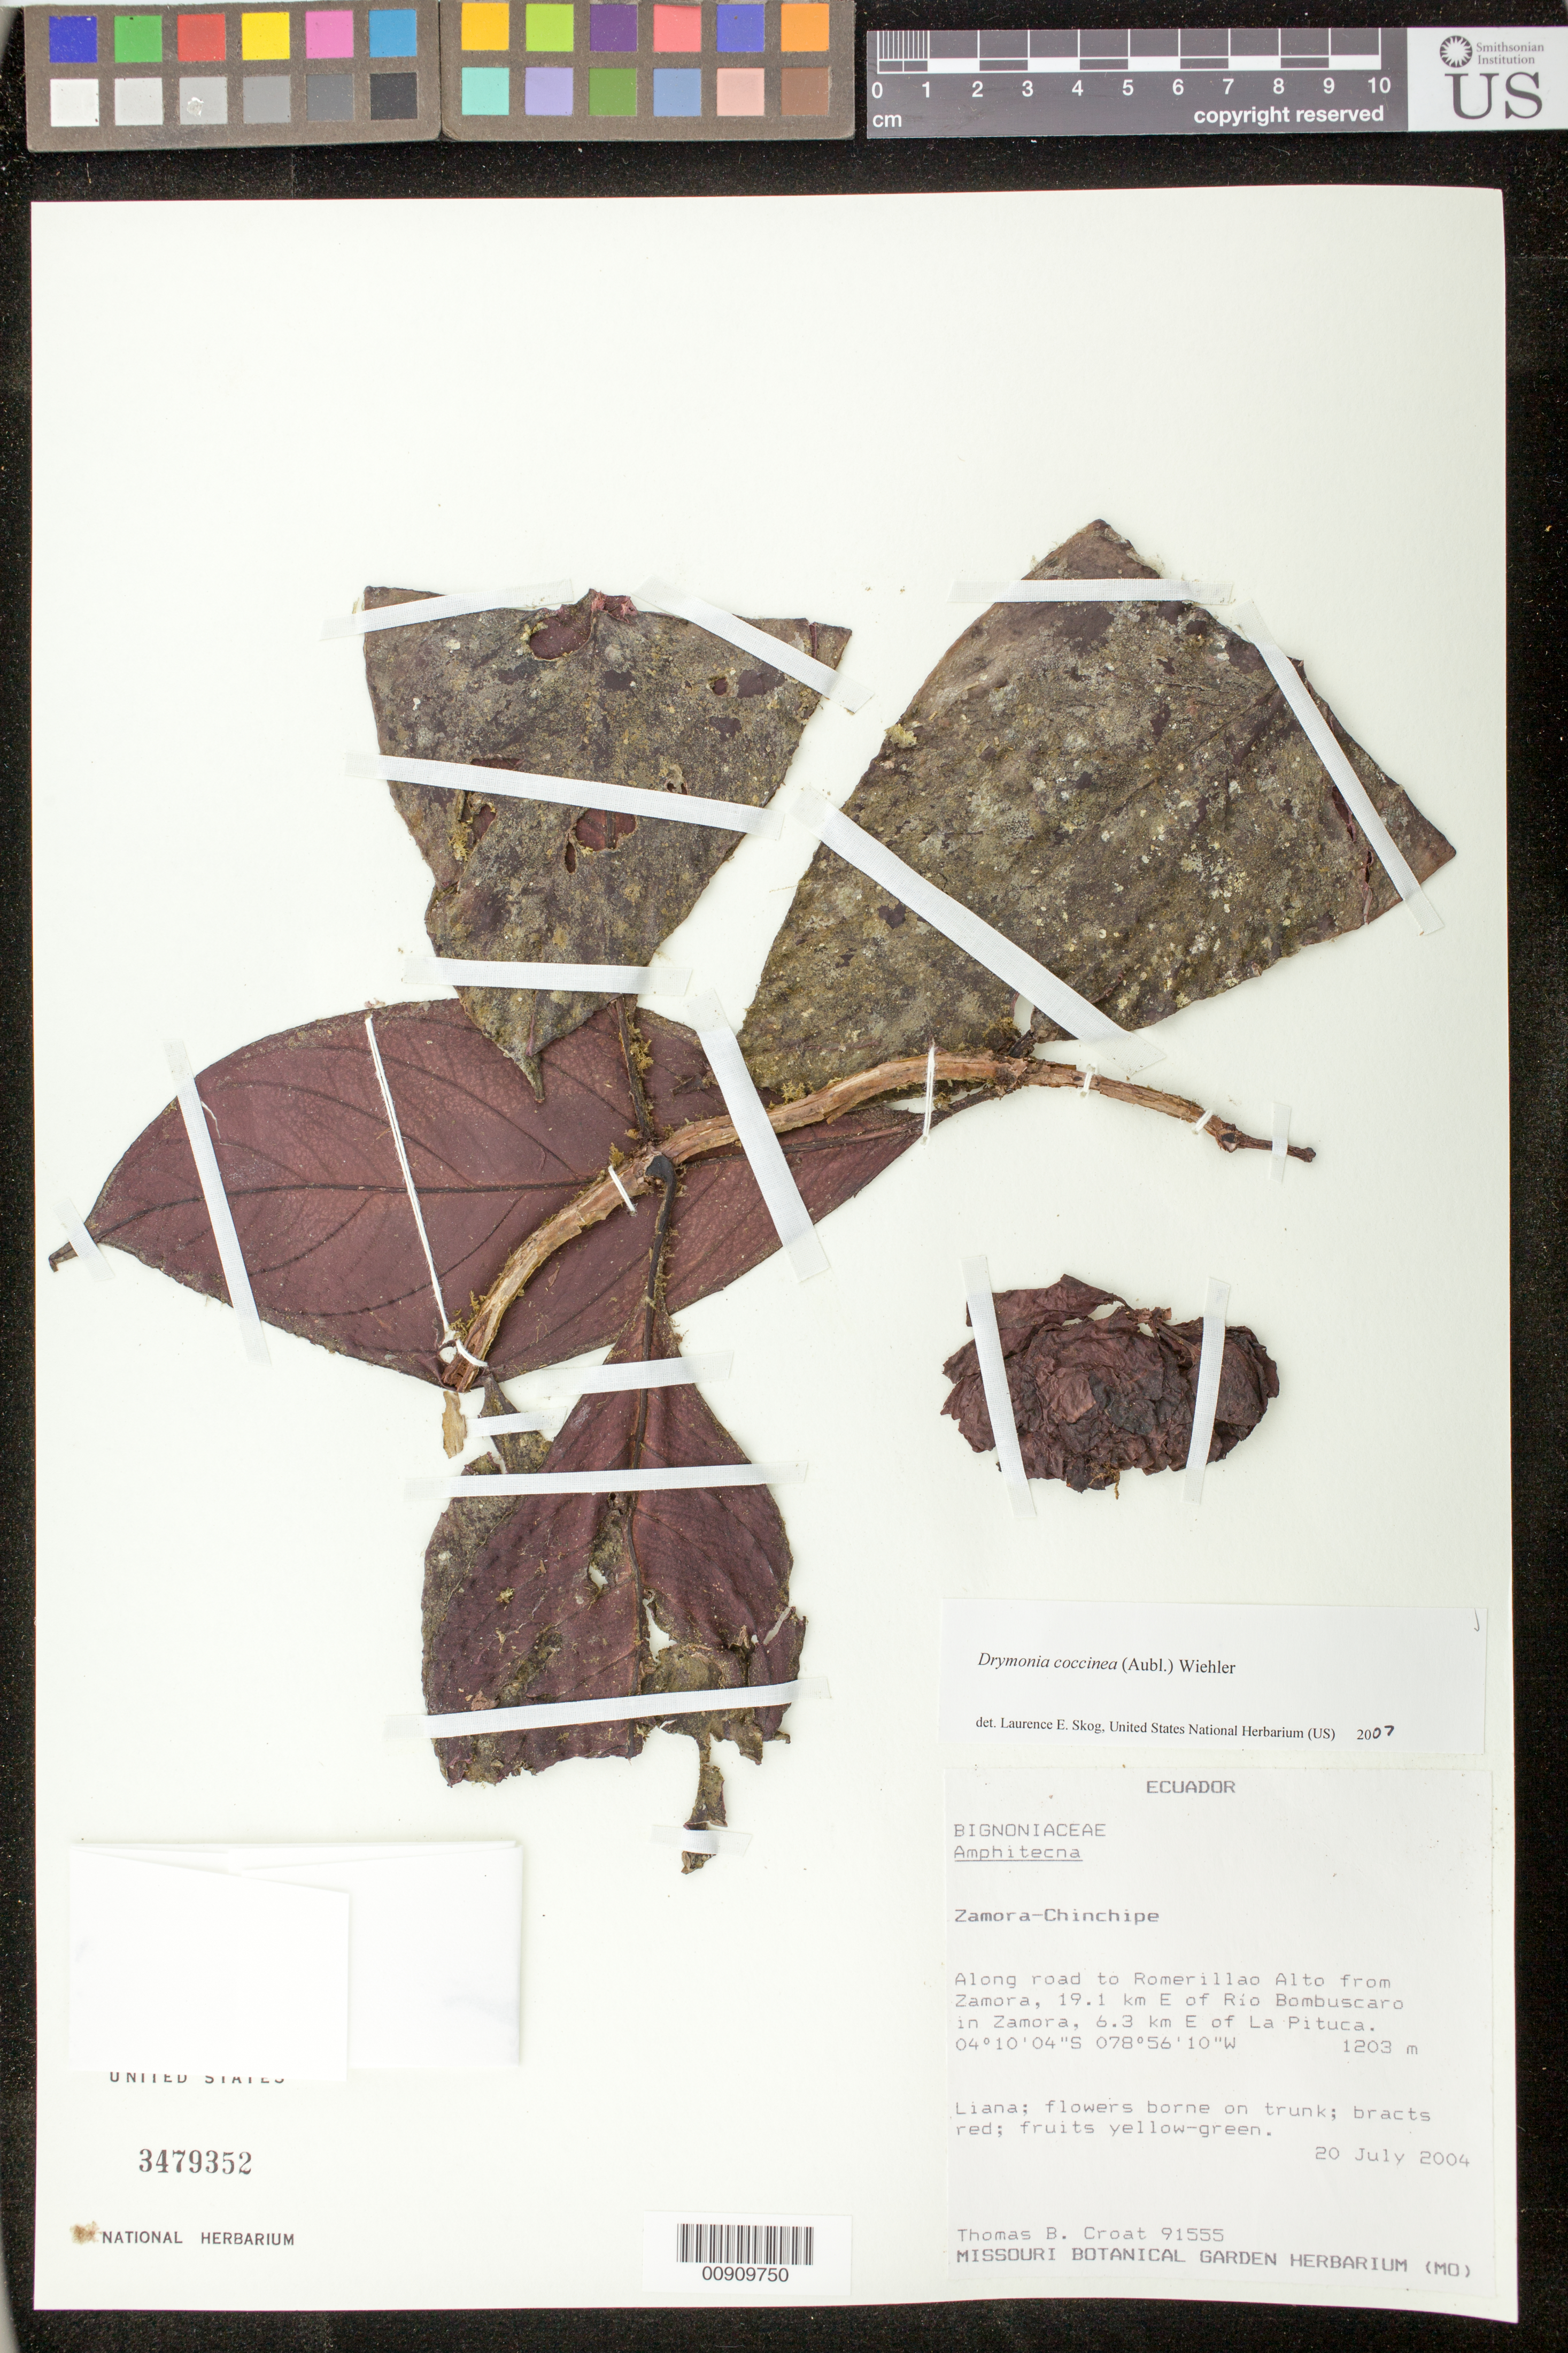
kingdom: Plantae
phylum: Tracheophyta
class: Magnoliopsida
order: Lamiales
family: Gesneriaceae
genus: Drymonia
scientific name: Drymonia coccinea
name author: (Aubl.) Wiehler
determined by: Skog, Laurence E.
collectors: T. B. Croat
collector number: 91555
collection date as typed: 20 Jul 2004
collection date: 2004-07-20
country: Ecuador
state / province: Zamora-Chinchipe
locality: Along road to Romerillos Alto from Zamora, 19.1 km E of Rio Bombuscaro in Zamore, 6.3 km E of La Pituca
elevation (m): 1203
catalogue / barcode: US 3479352